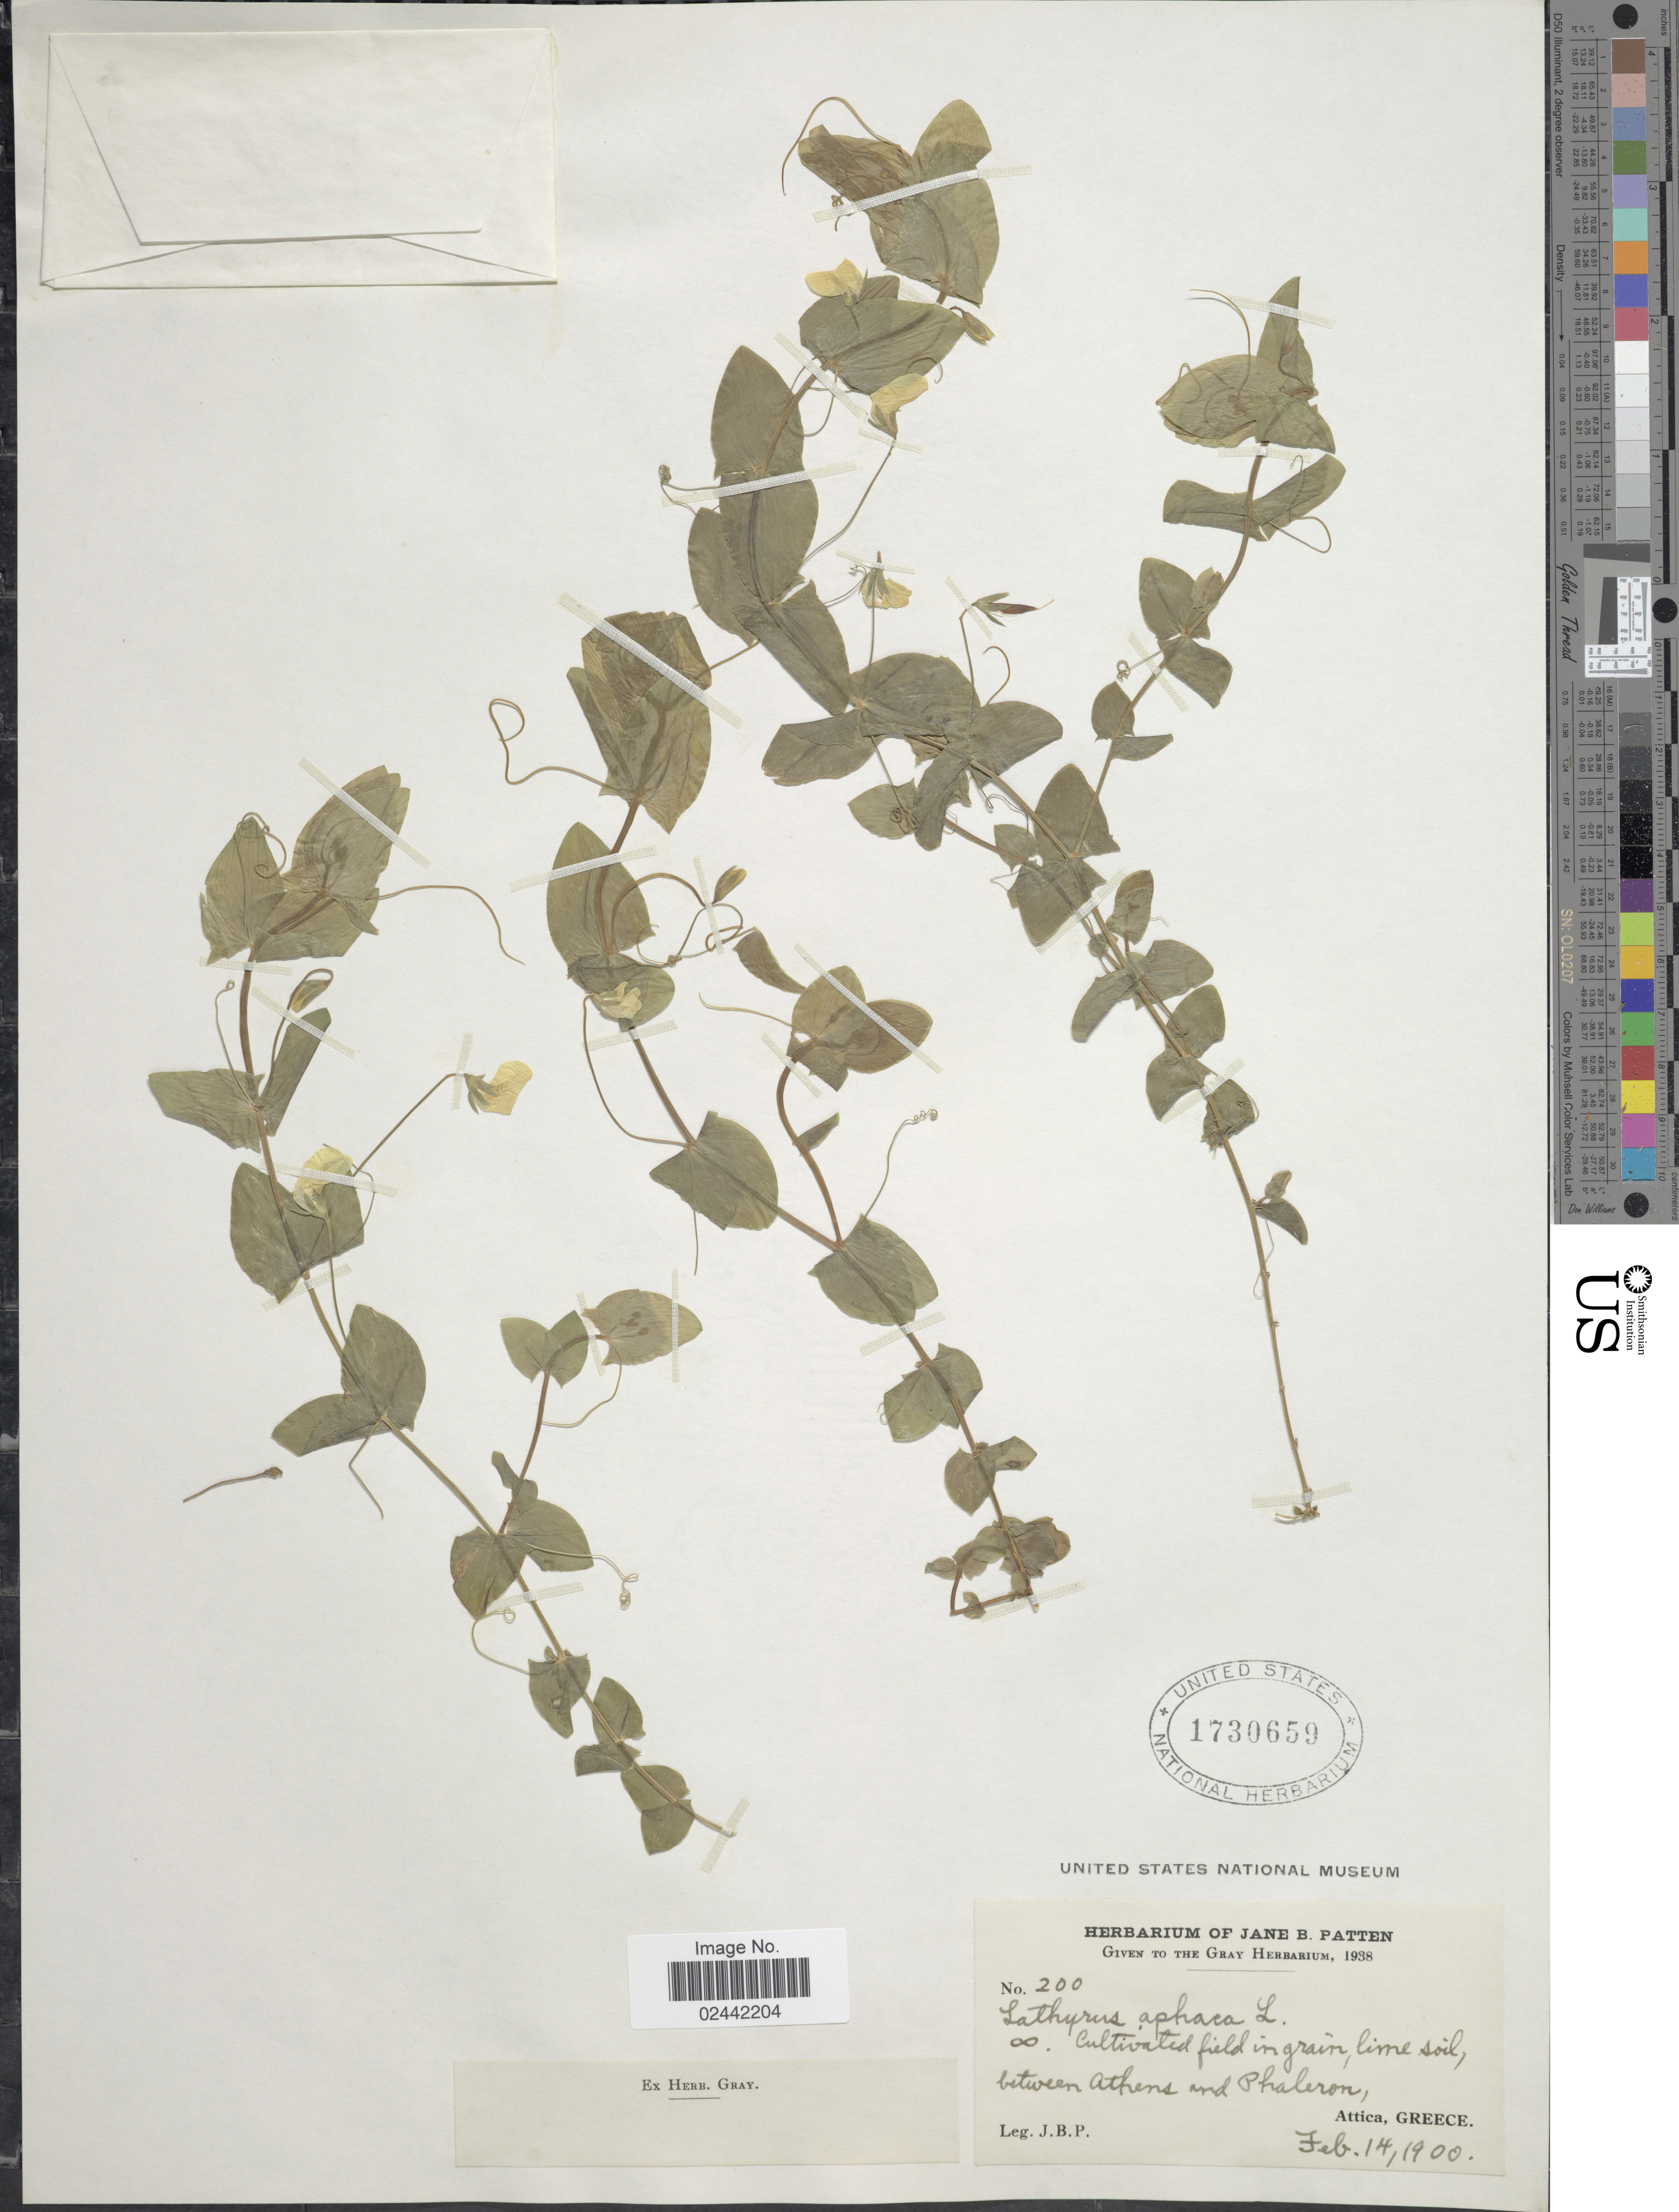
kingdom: Plantae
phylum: Tracheophyta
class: Magnoliopsida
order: Fabales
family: Fabaceae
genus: Lathyrus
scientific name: Lathyrus aphaca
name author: L.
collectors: J. Patten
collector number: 200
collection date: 1900-02-14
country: Greece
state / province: Attica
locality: Between Athena and Phaleron, Attica, Greece.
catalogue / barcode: US 1730659